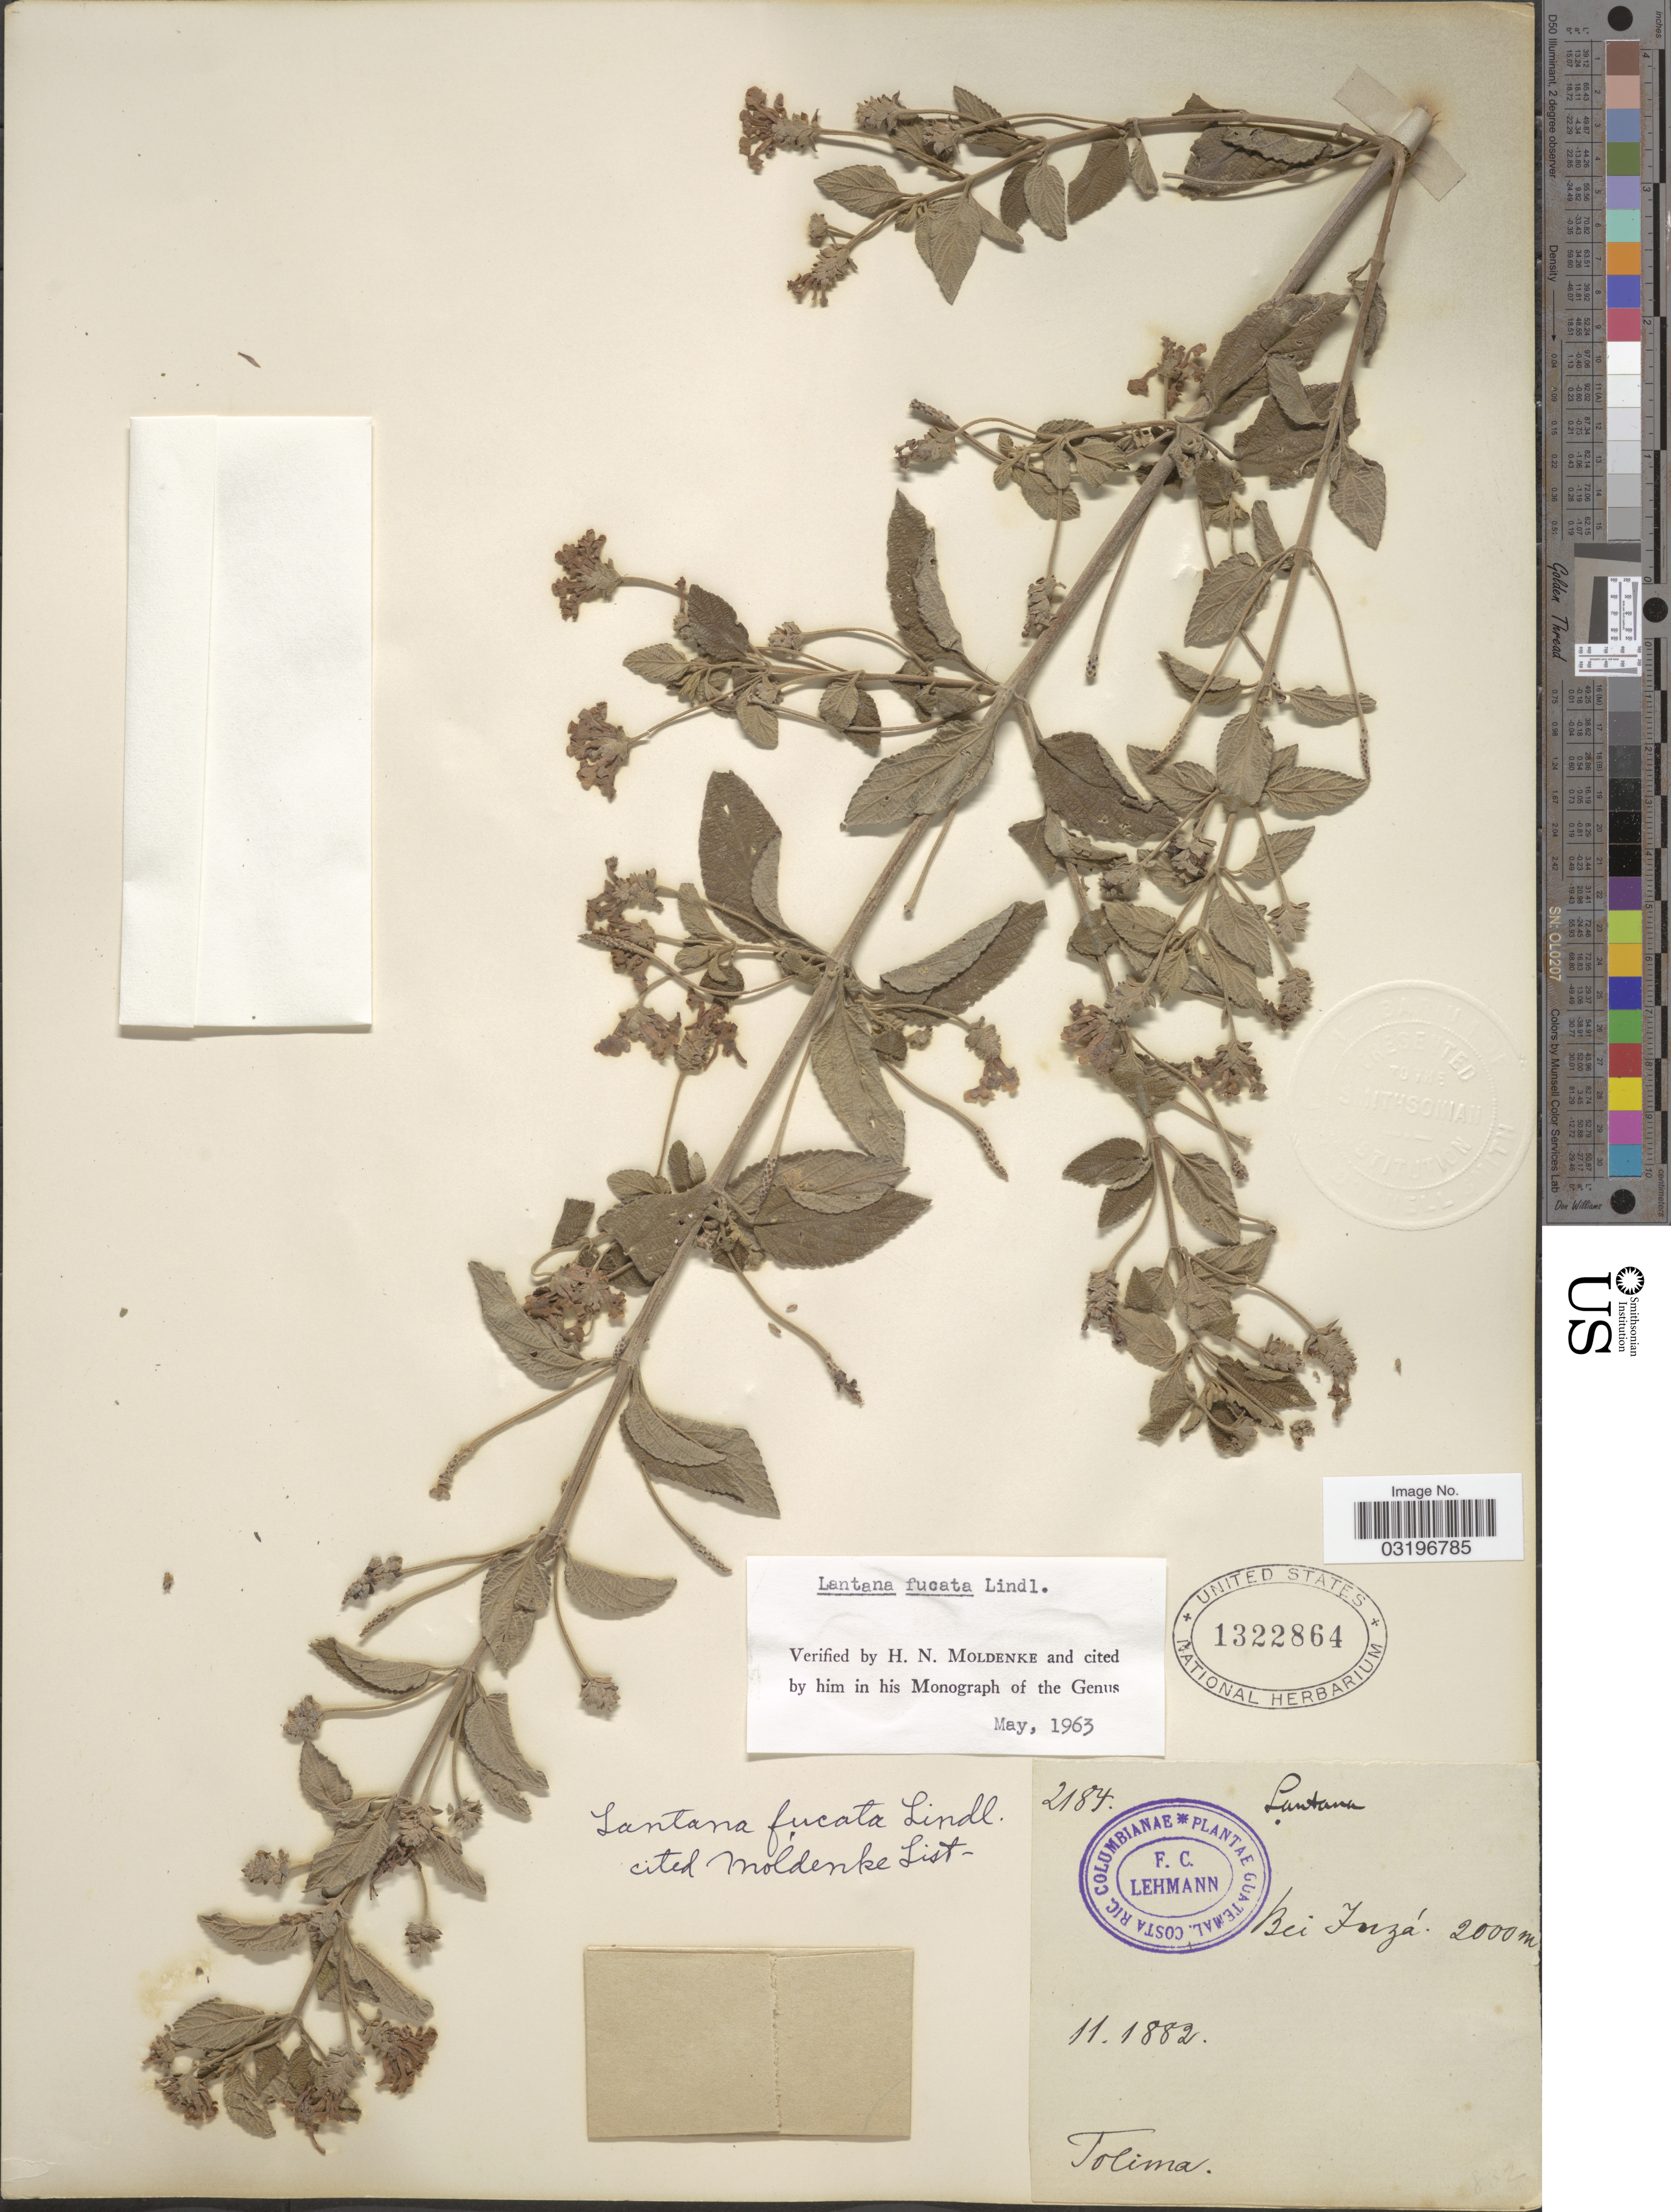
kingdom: Plantae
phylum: Tracheophyta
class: Magnoliopsida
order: Lamiales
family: Verbenaceae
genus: Lantana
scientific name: Lantana fucata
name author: Lindl.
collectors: F. C. Lehmann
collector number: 2184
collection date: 1882-11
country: Colombia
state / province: Tolima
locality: Bei Fuzá [interpreted].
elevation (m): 2000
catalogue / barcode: US 1322864